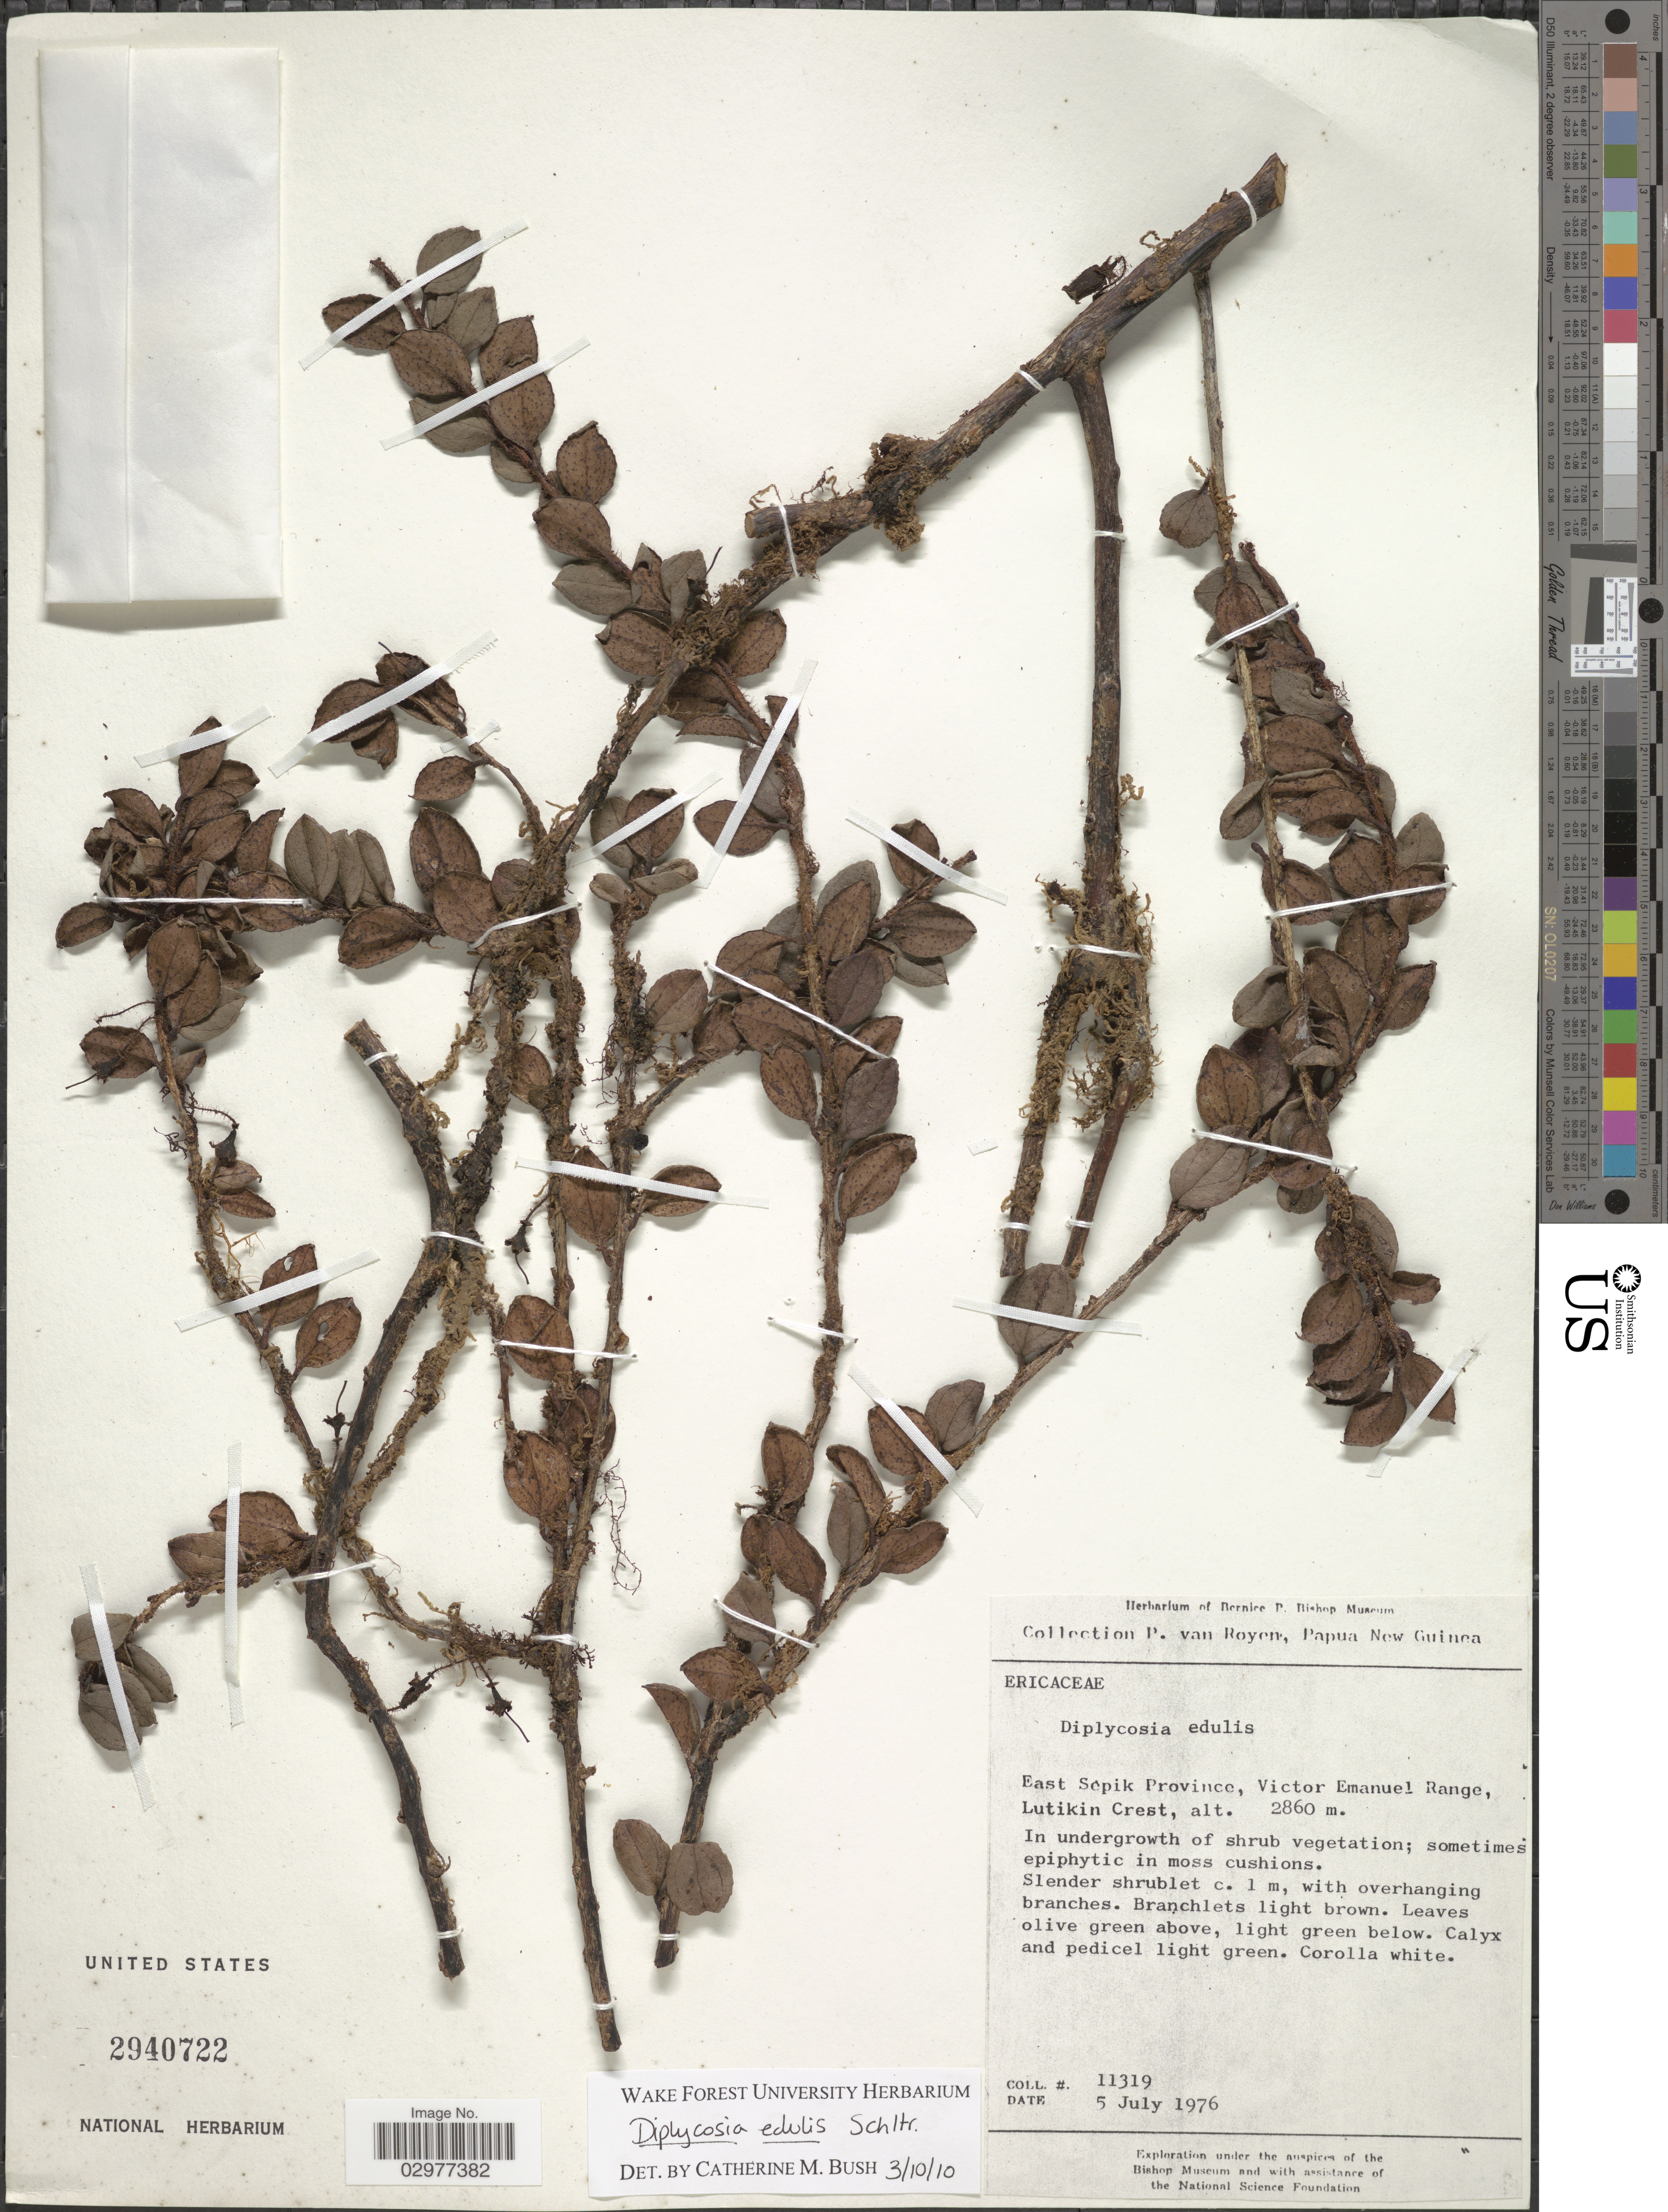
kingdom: Plantae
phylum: Tracheophyta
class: Magnoliopsida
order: Ericales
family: Ericaceae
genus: Diplycosia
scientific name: Diplycosia edulis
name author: Schltr.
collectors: P. van Royen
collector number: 11319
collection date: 1976-07-05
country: Papua New Guinea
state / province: East Sepik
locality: Victor Emanuel Range, Lutikin Crest.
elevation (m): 2860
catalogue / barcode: US 2940722